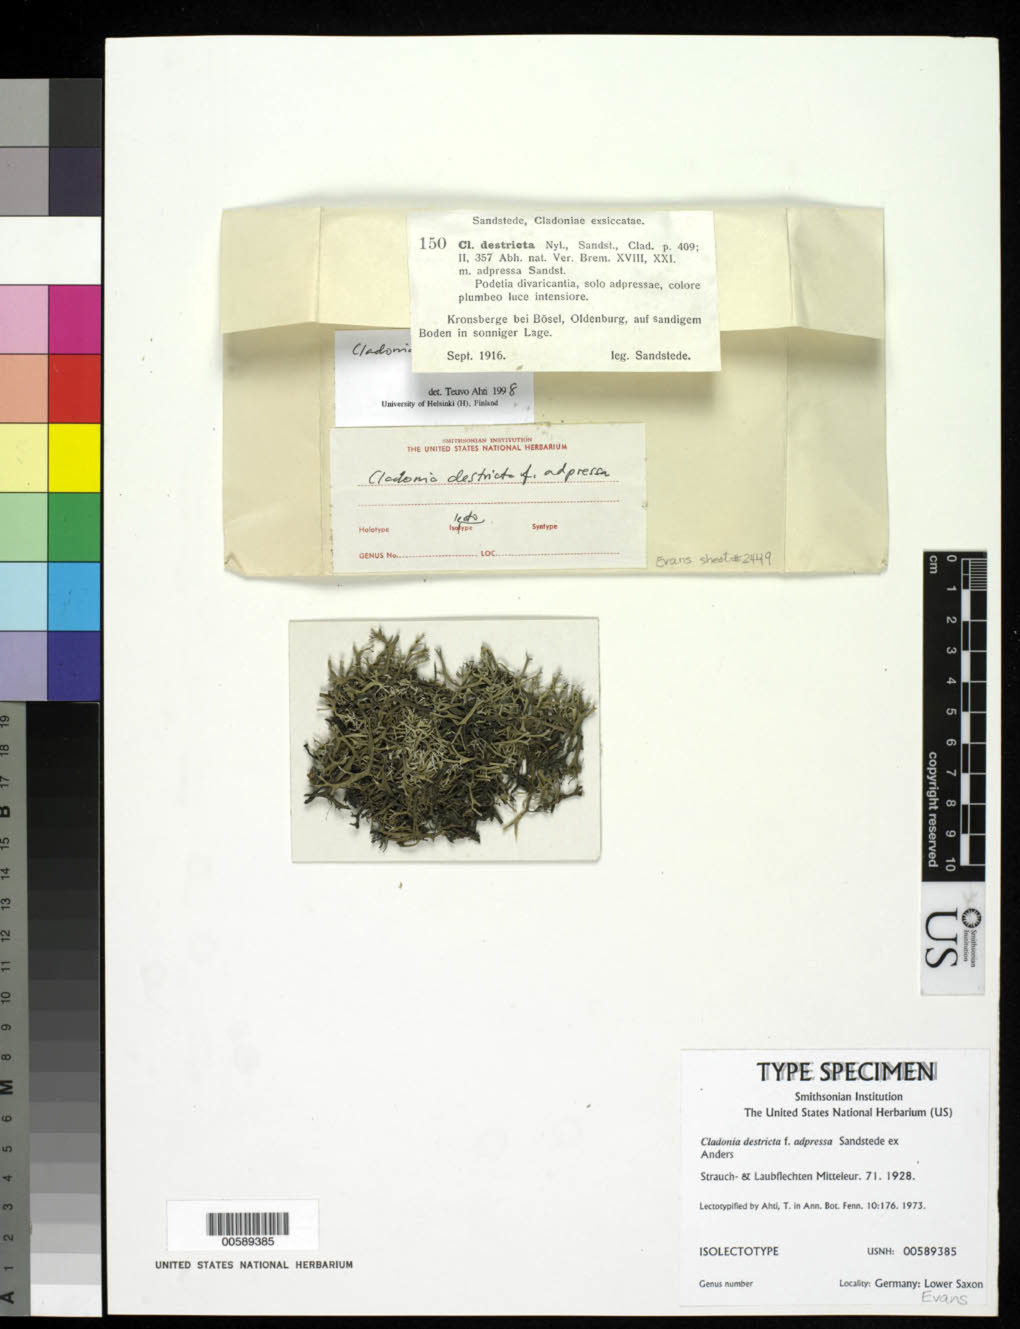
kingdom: Fungi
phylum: Ascomycota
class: Lecanoromycetes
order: Lecanorales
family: Cladoniaceae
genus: Cladonia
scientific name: Cladonia destricta f. adpressa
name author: Sandst. ex Anders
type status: Isolectotype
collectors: H. Sandstede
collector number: Sandst., Clad. Exs. 150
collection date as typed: Sep 1916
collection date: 1916-09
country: Germany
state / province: Niedersachsen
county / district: Oldenburg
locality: Kronsberge bei Bosel, auf sandigem Boden in sonniger Lage. [Kronsberge near Bosel, on sandy soil in sunny location.]